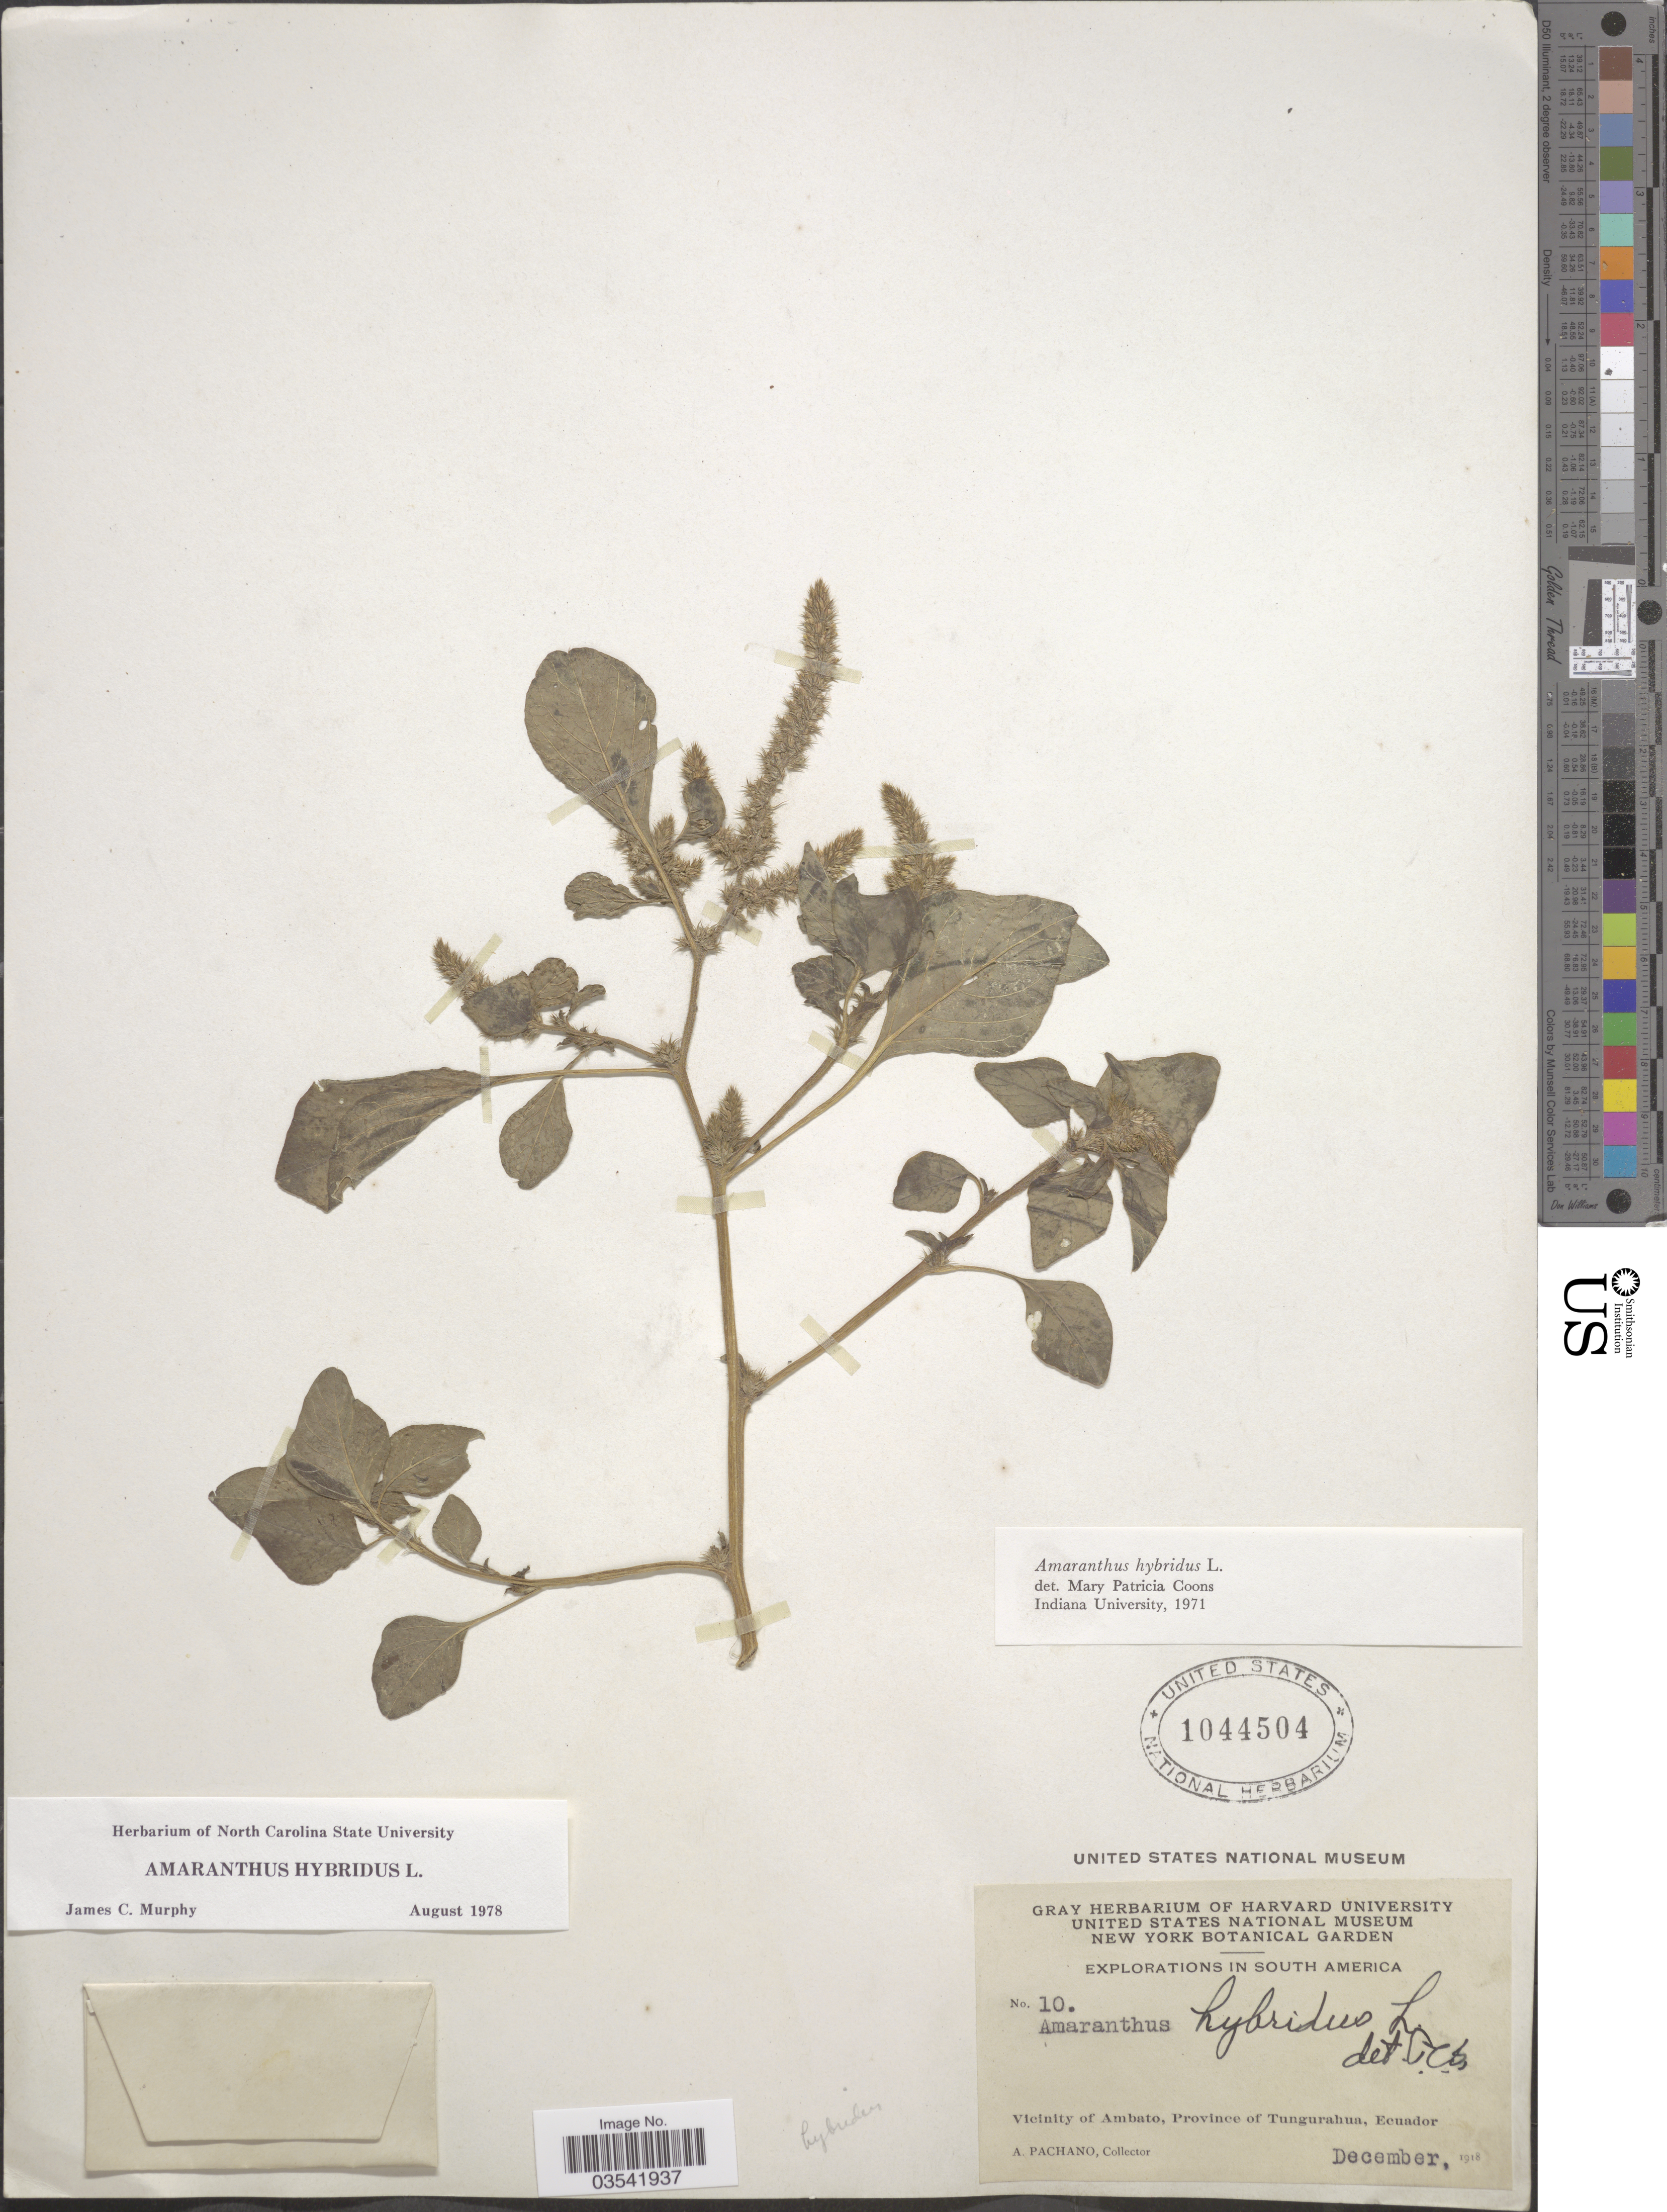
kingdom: Plantae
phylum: Tracheophyta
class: Magnoliopsida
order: Caryophyllales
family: Amaranthaceae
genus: Amaranthus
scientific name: Amaranthus hybridus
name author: L.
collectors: A. Pachano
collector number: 10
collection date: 1918-12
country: Ecuador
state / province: Tungurahua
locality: Vicinity of Ambato.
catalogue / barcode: US 1044504